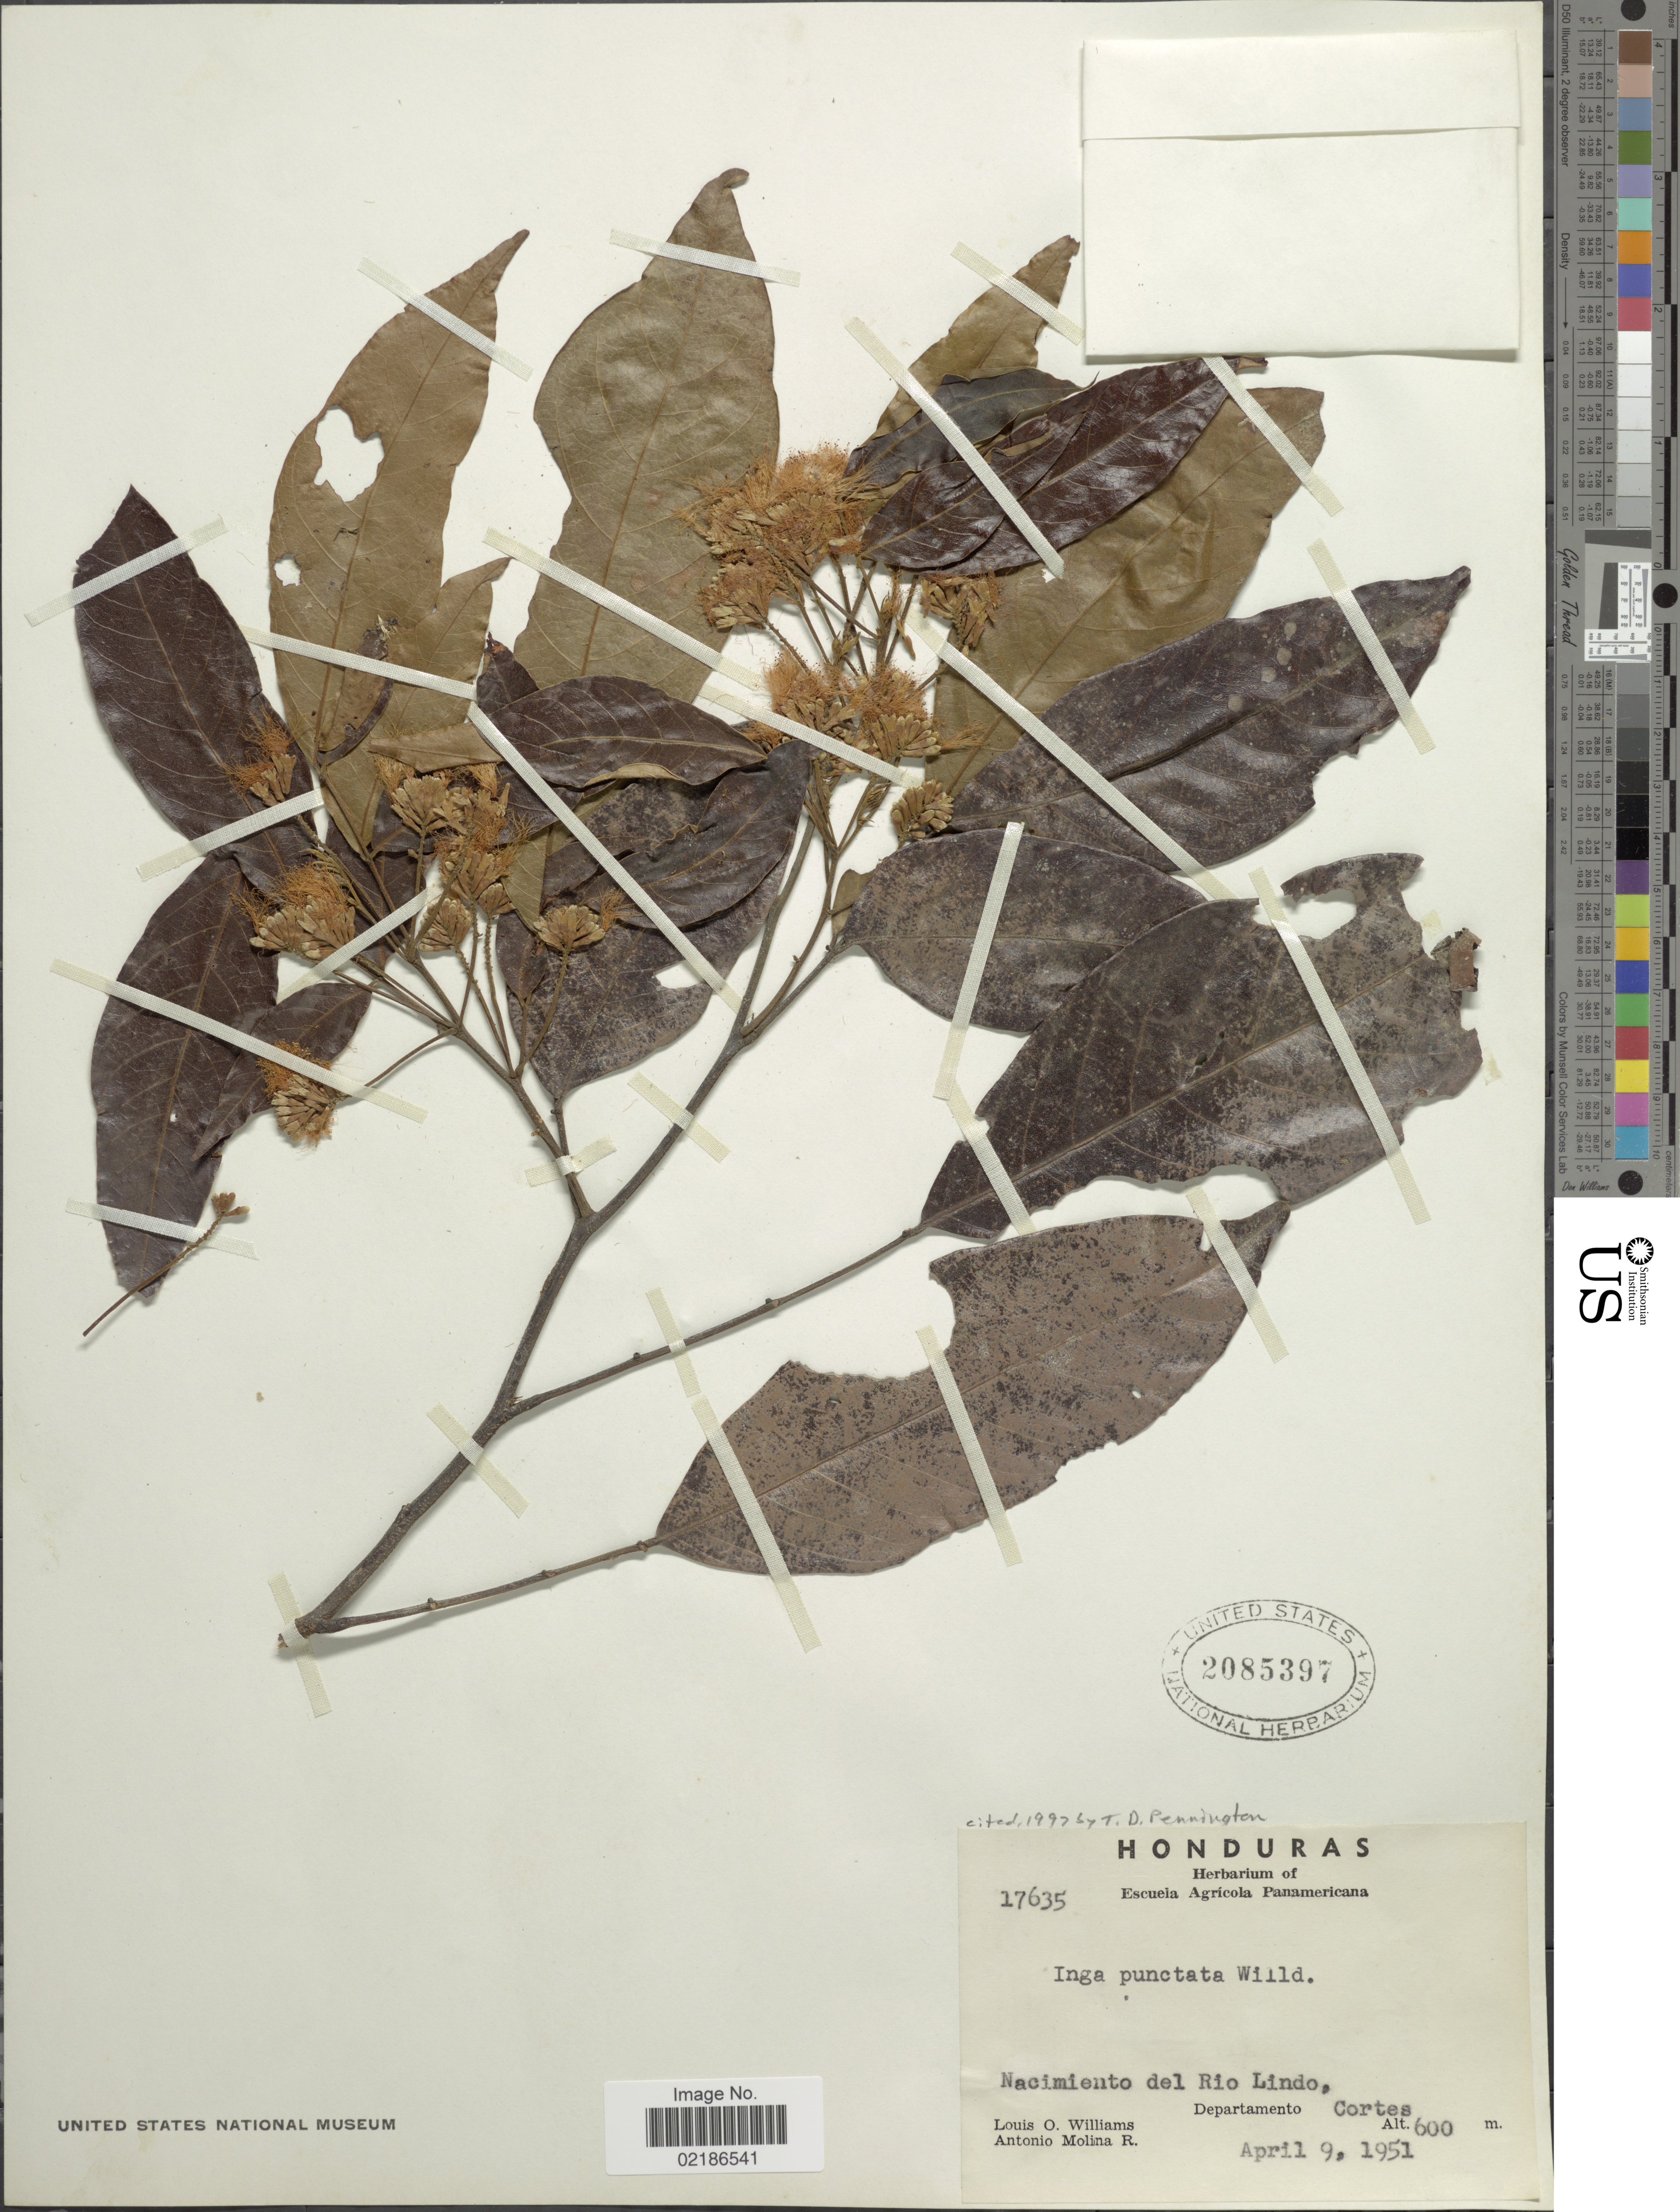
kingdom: Plantae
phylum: Tracheophyta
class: Magnoliopsida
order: Fabales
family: Fabaceae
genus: Inga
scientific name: Inga punctata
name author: Willd.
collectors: L. O. Williams & A. Molina R.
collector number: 17635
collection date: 1951-04-09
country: Honduras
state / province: Cortés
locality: Nacimiento del Rio Lindo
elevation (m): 600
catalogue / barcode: US 2085397